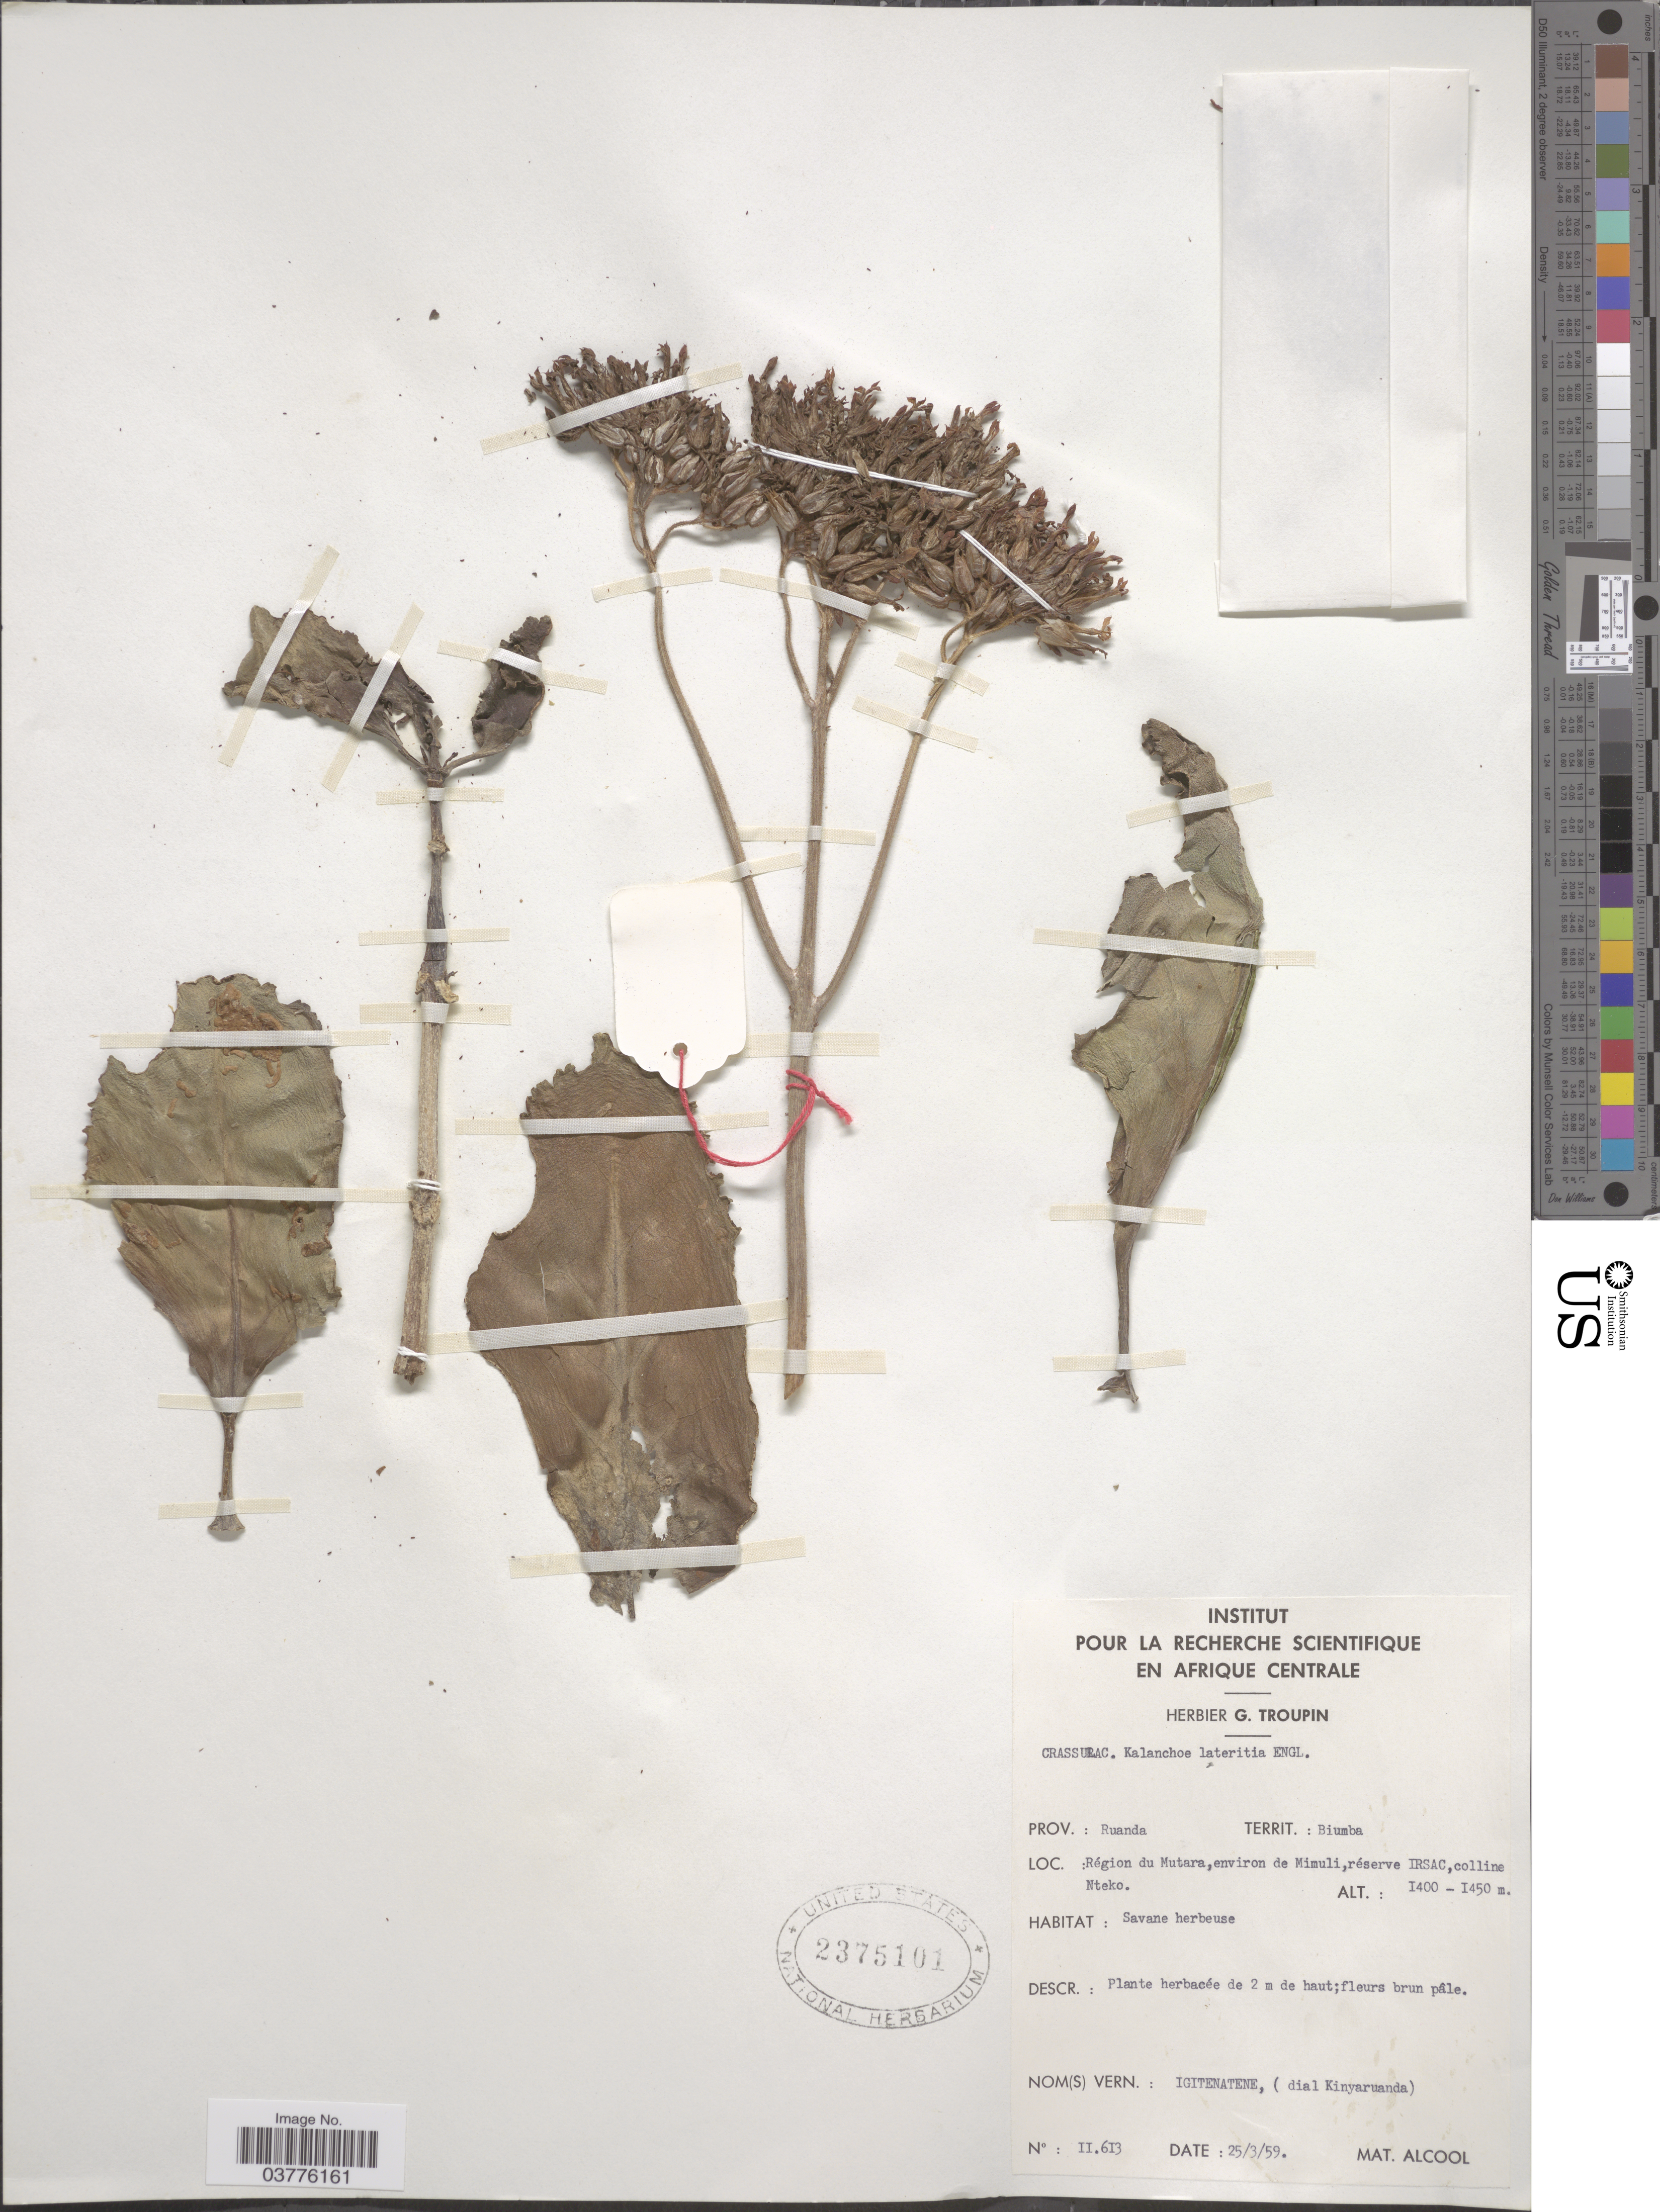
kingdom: Plantae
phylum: Tracheophyta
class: Magnoliopsida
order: Saxifragales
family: Crassulaceae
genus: Kalanchoe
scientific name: Kalanchoe lateritia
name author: Engl.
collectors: ex herb. G. Troupin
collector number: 11613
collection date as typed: Transcribed d/m/y: 25/3/59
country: Rwanda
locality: Territ.: Biumba. Région du Mutara, environ de Mimuli, réserve IRSAC, colline Nteko.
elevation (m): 1400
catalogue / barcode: US 2375101